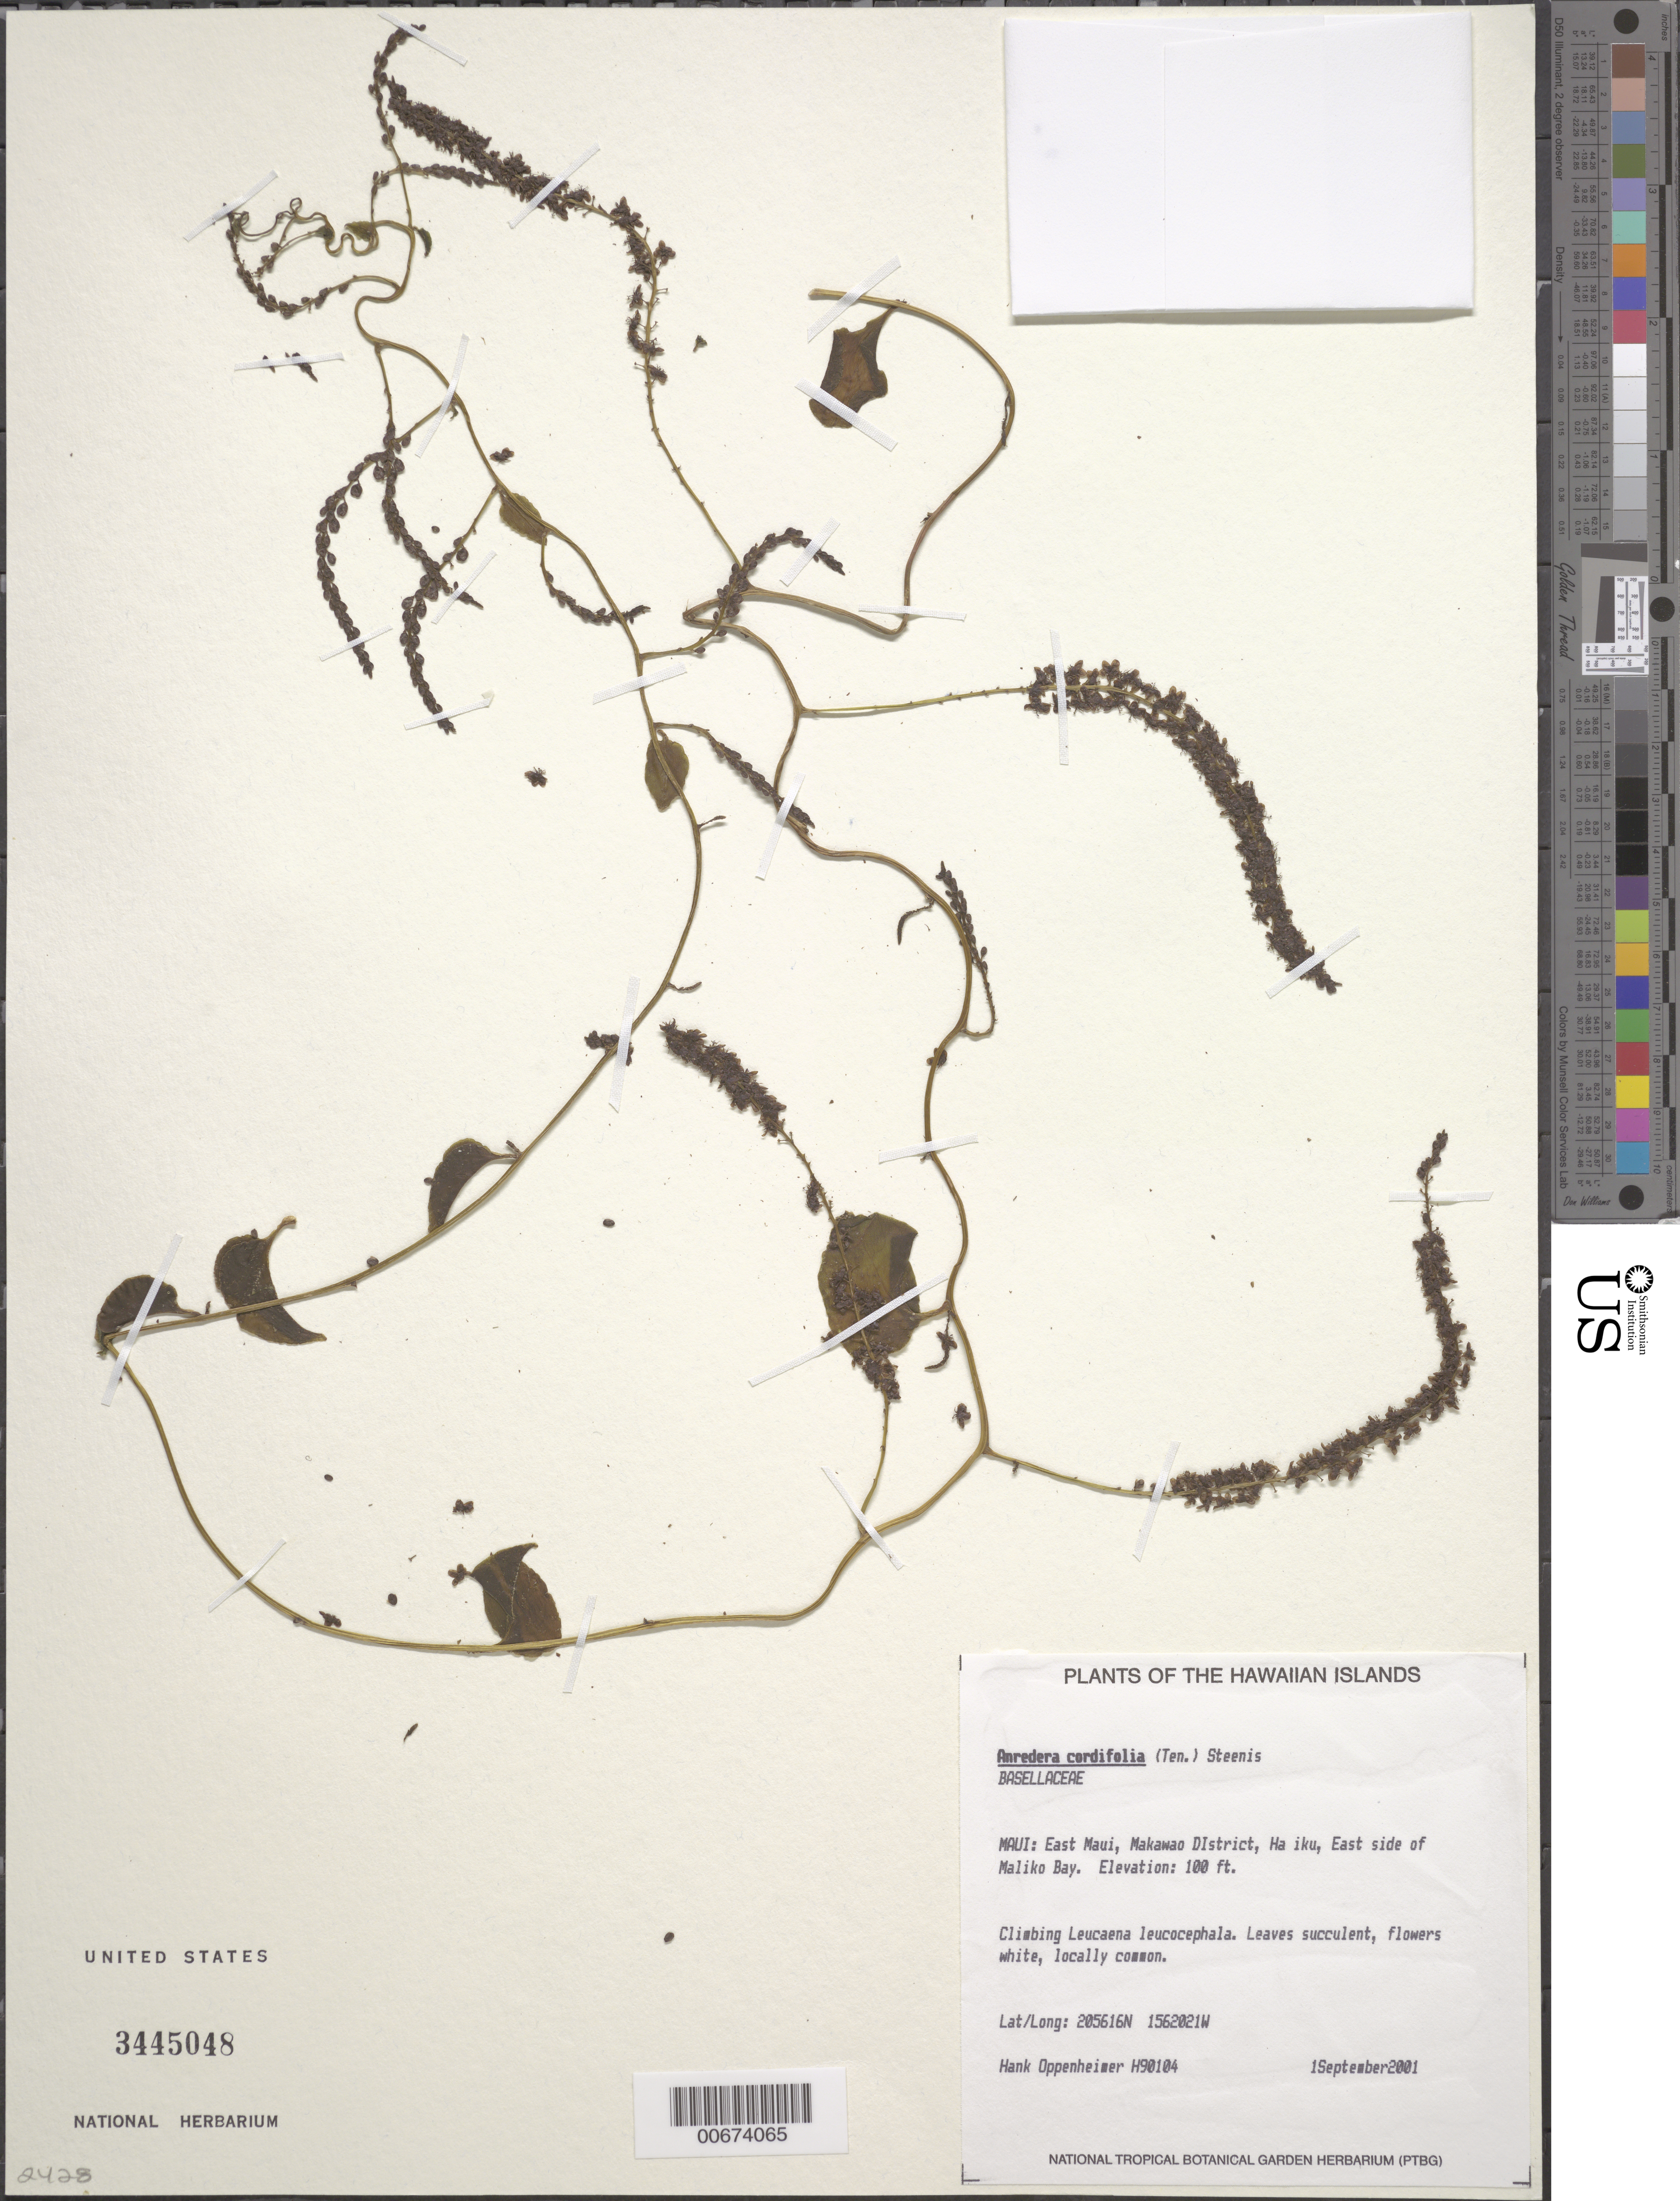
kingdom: Plantae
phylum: Tracheophyta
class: Magnoliopsida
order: Caryophyllales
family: Basellaceae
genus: Anredera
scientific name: Anredera cordifolia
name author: (Ten.) Steenis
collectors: H. L. Oppenheimer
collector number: H90104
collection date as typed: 15 Sep 2001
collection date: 2001-09-15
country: United States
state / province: Hawaii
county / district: Maui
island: Maui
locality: E Maui, Makawao District, Haiku, East side of Maliko Bay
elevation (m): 30.48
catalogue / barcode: US 3445048